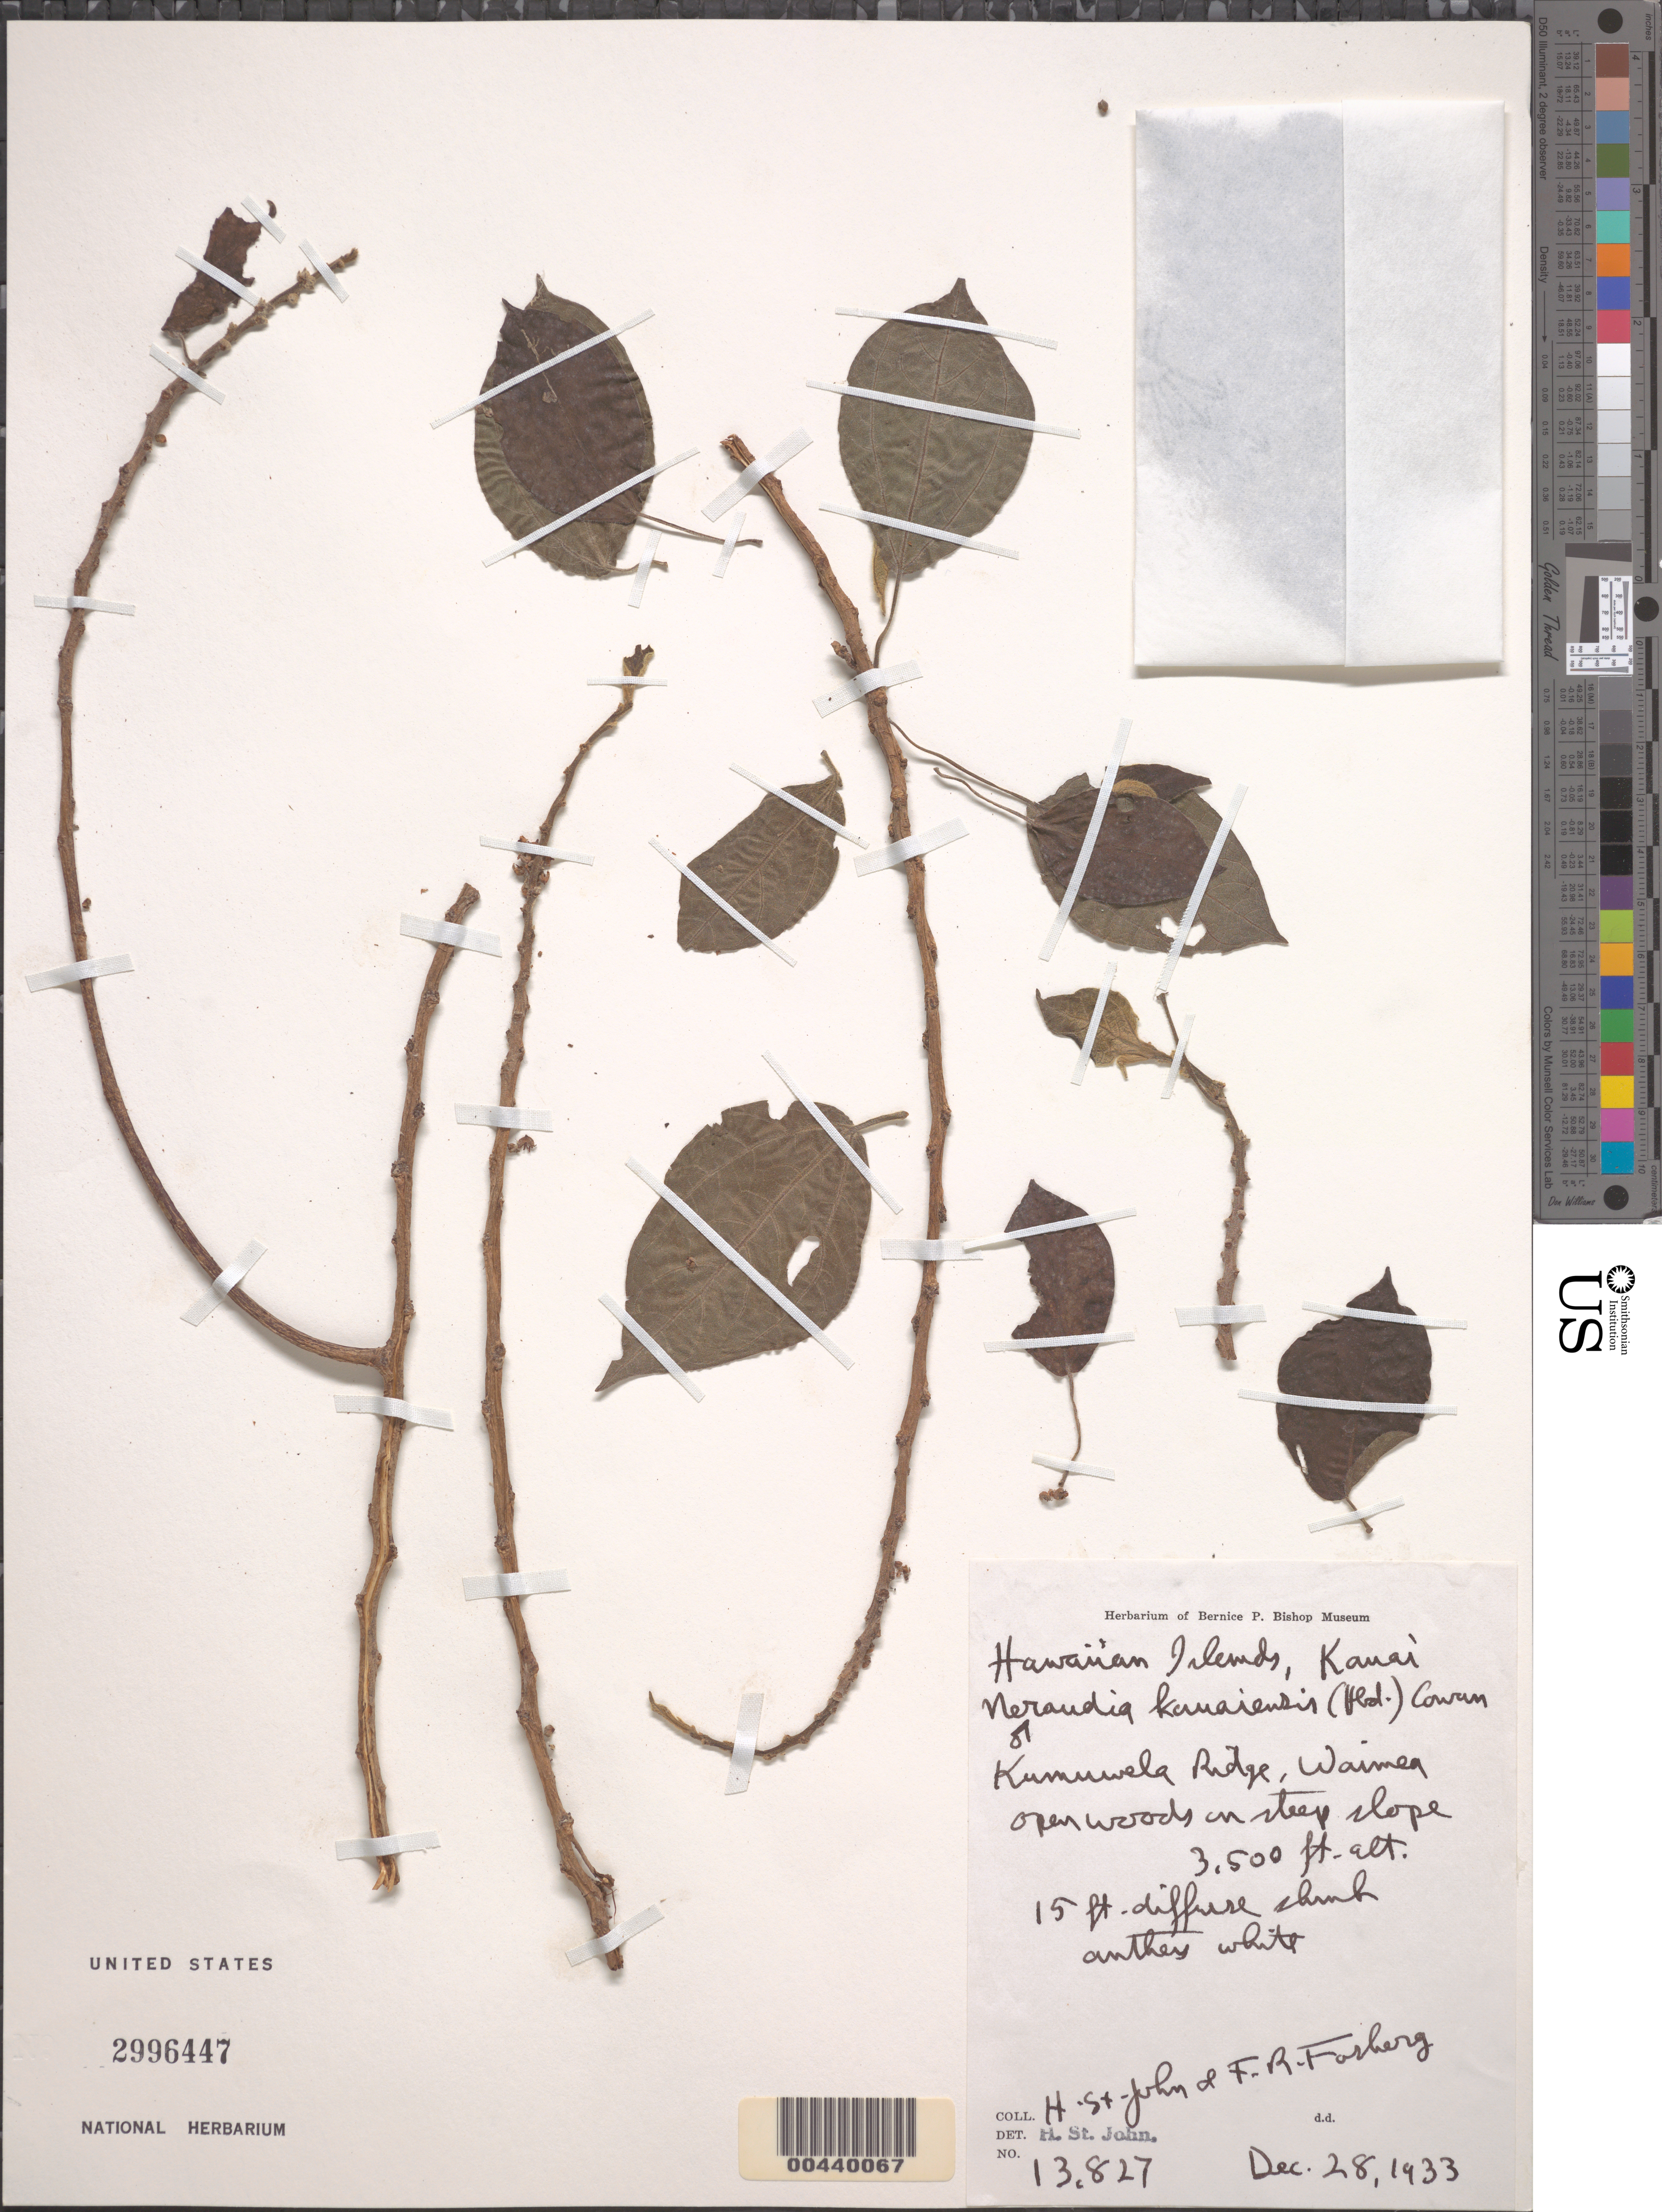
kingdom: Plantae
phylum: Tracheophyta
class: Magnoliopsida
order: Rosales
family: Urticaceae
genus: Neraudia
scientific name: Neraudia kauaiensis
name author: (Hillebr.) R.S. Cowan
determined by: St. John, H.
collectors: H. St. John & F. R. Fosberg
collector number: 13827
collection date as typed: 28 Dec 1933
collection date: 1933-12-28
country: United States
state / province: Hawaii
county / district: Kauai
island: Kaua'i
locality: Kumuwela Ridge, Waimea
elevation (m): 1067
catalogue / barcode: US 2996447